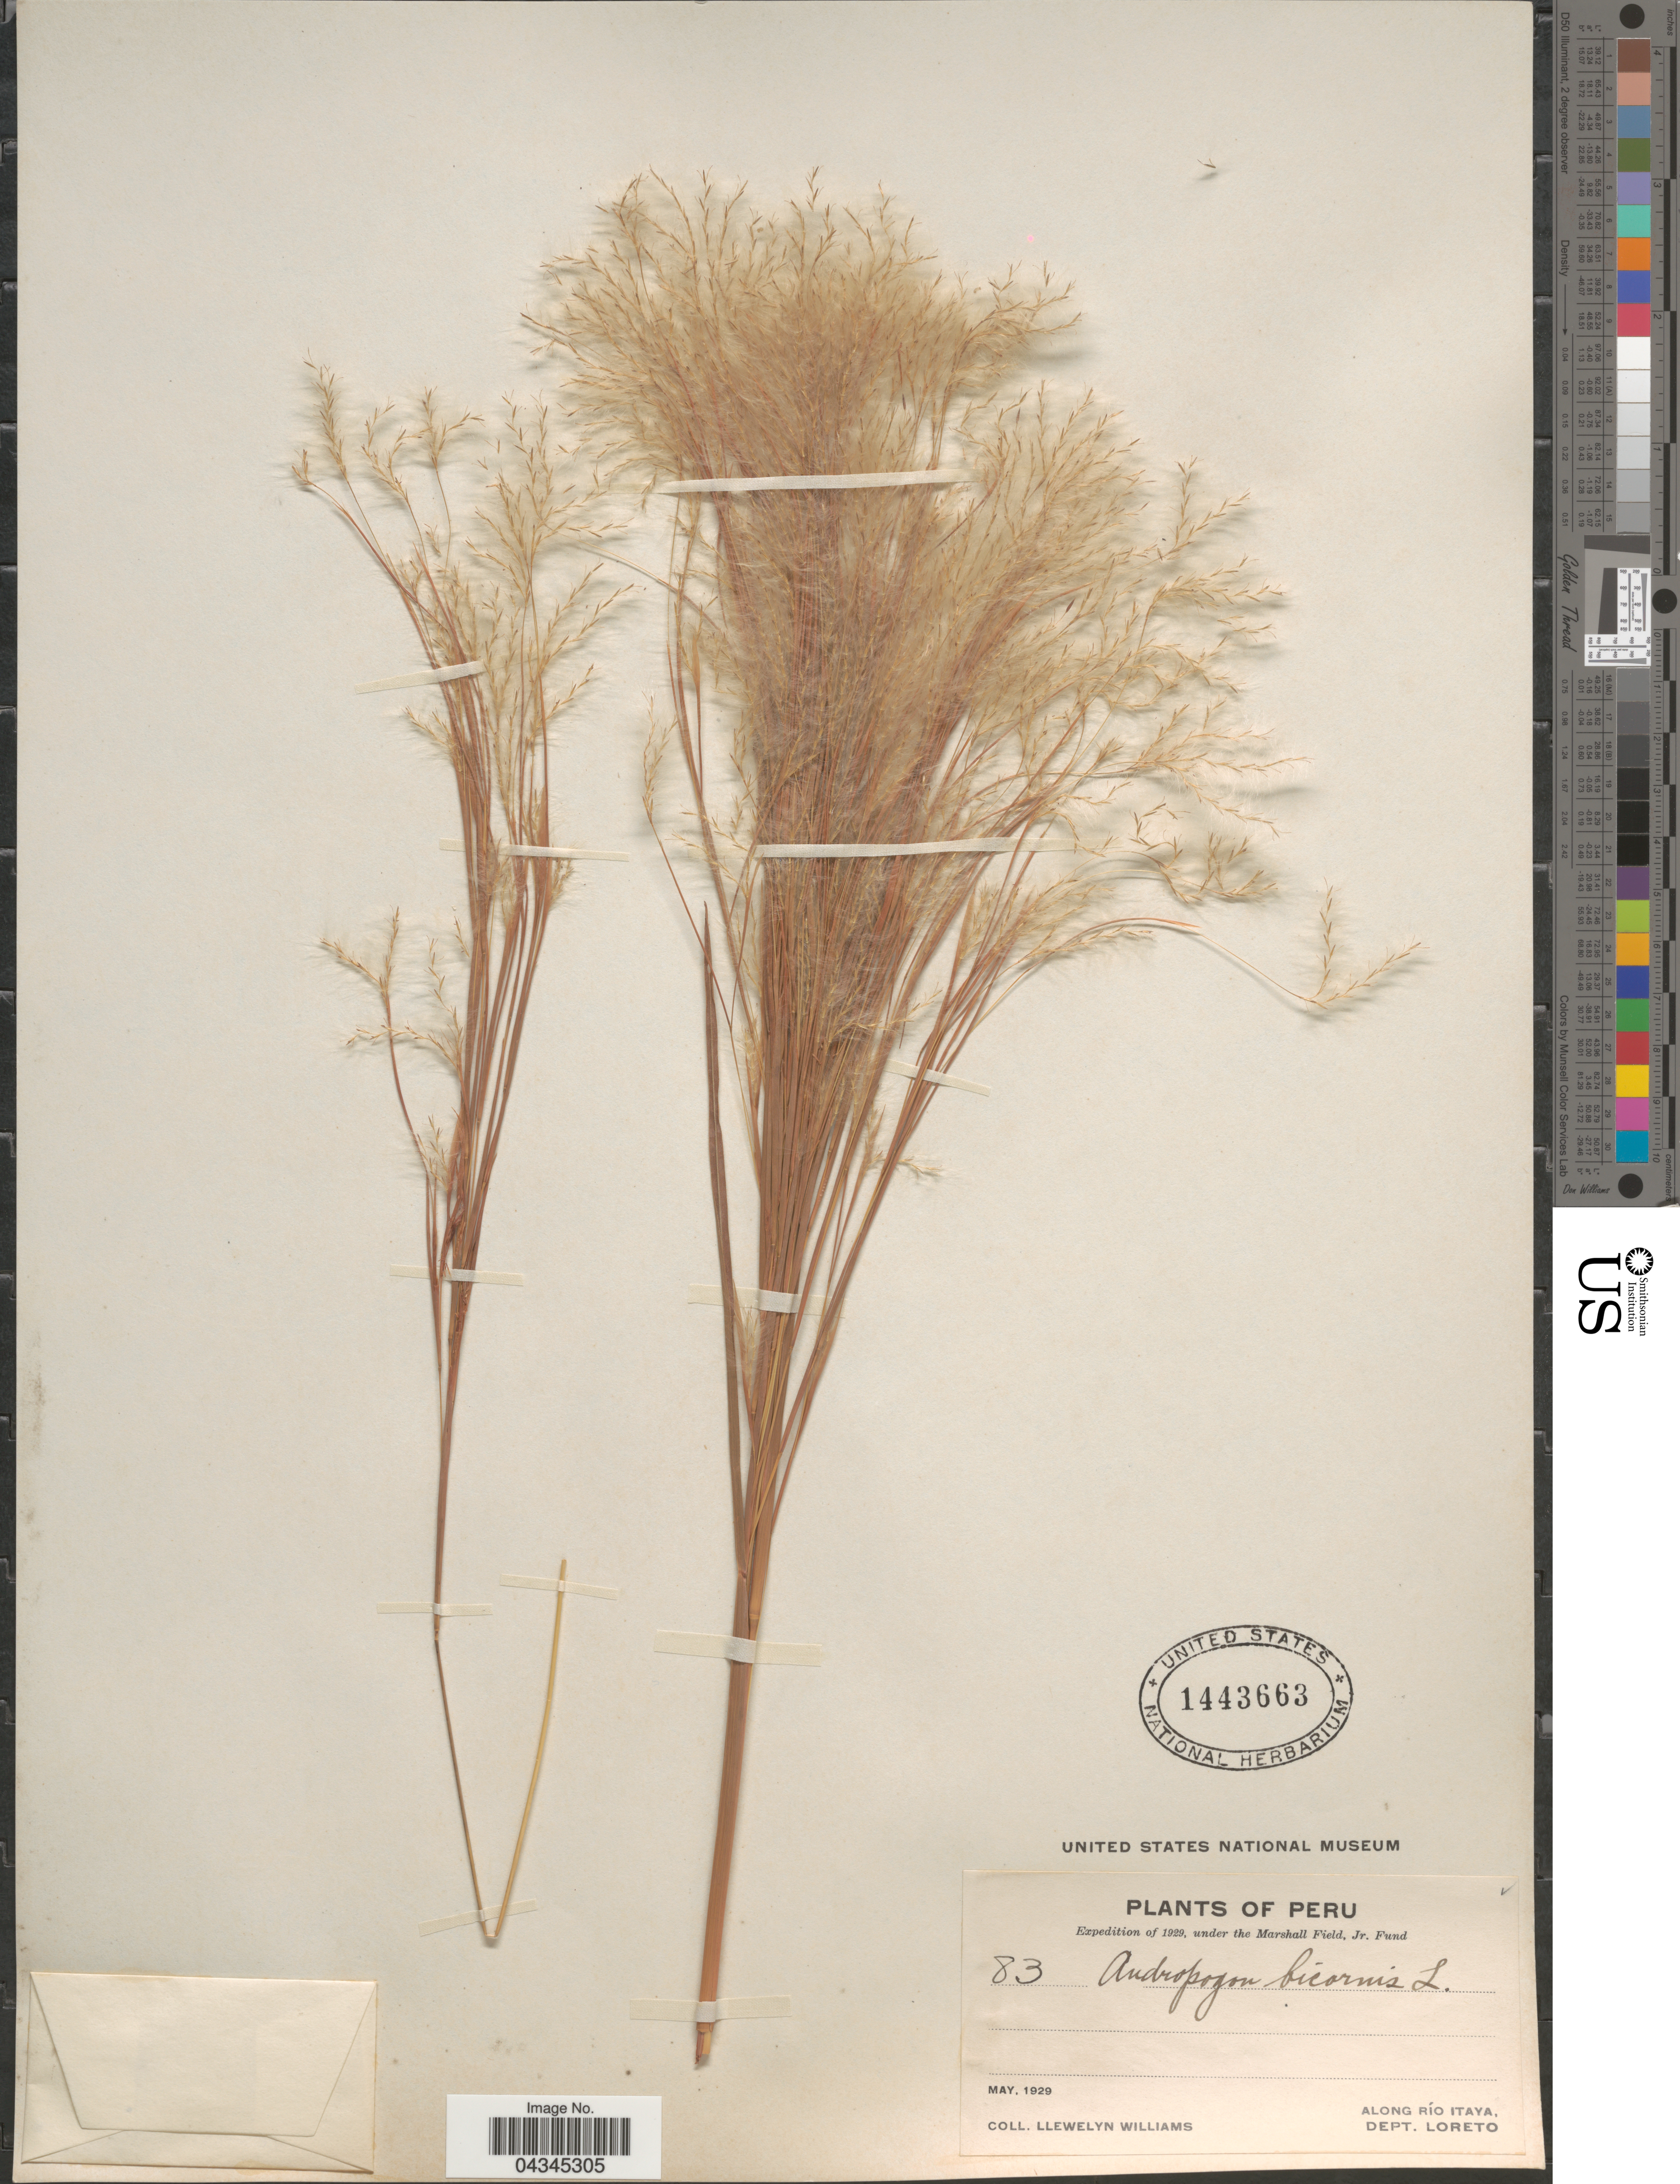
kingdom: Plantae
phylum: Tracheophyta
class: Liliopsida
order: Poales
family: Poaceae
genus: Andropogon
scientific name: Andropogon bicornis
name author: L.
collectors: Ll. Williams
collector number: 83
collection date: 1929-05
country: Peru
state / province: Loreto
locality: Expedition of 1929. Along Río Itaya, Dept. Loreto.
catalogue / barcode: US 1443663